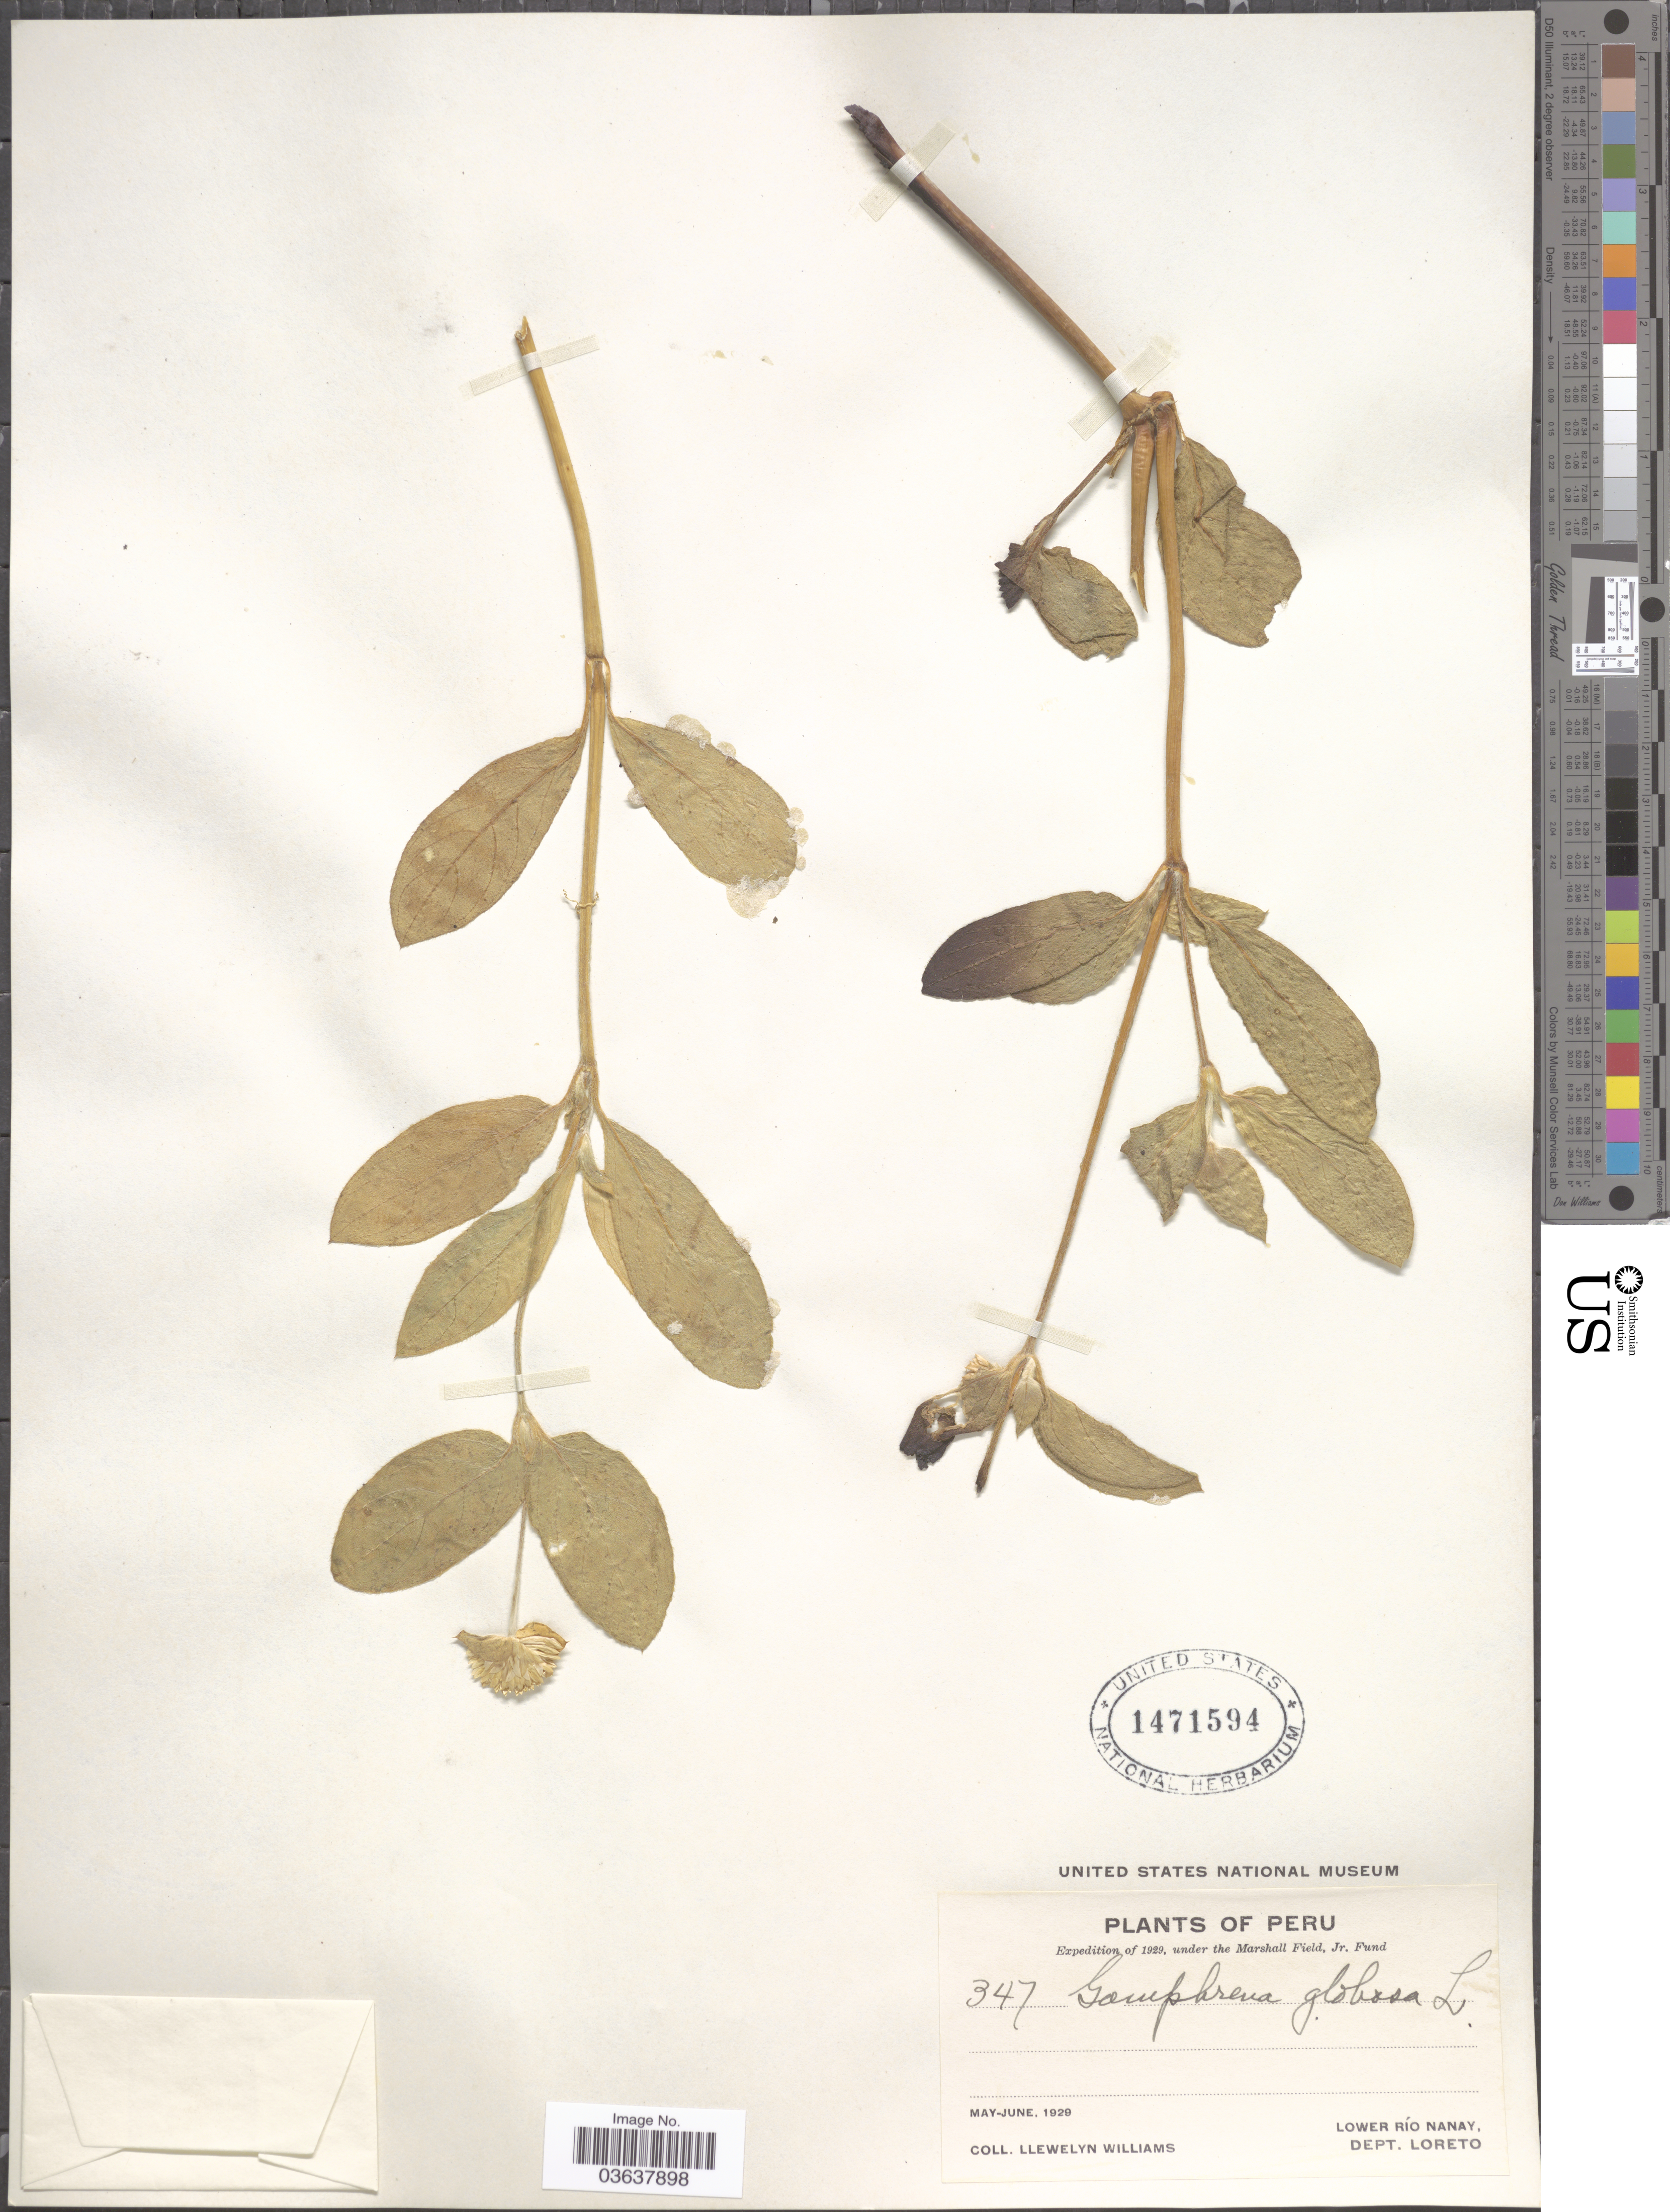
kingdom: Plantae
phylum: Tracheophyta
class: Magnoliopsida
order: Caryophyllales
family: Amaranthaceae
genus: Gomphrena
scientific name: Gomphrena globosa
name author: L.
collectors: Ll. Williams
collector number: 347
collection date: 1929-05/1929-06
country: Peru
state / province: Loreto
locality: Lower Río Nanay, Dept. Loreto.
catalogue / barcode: US 1471594